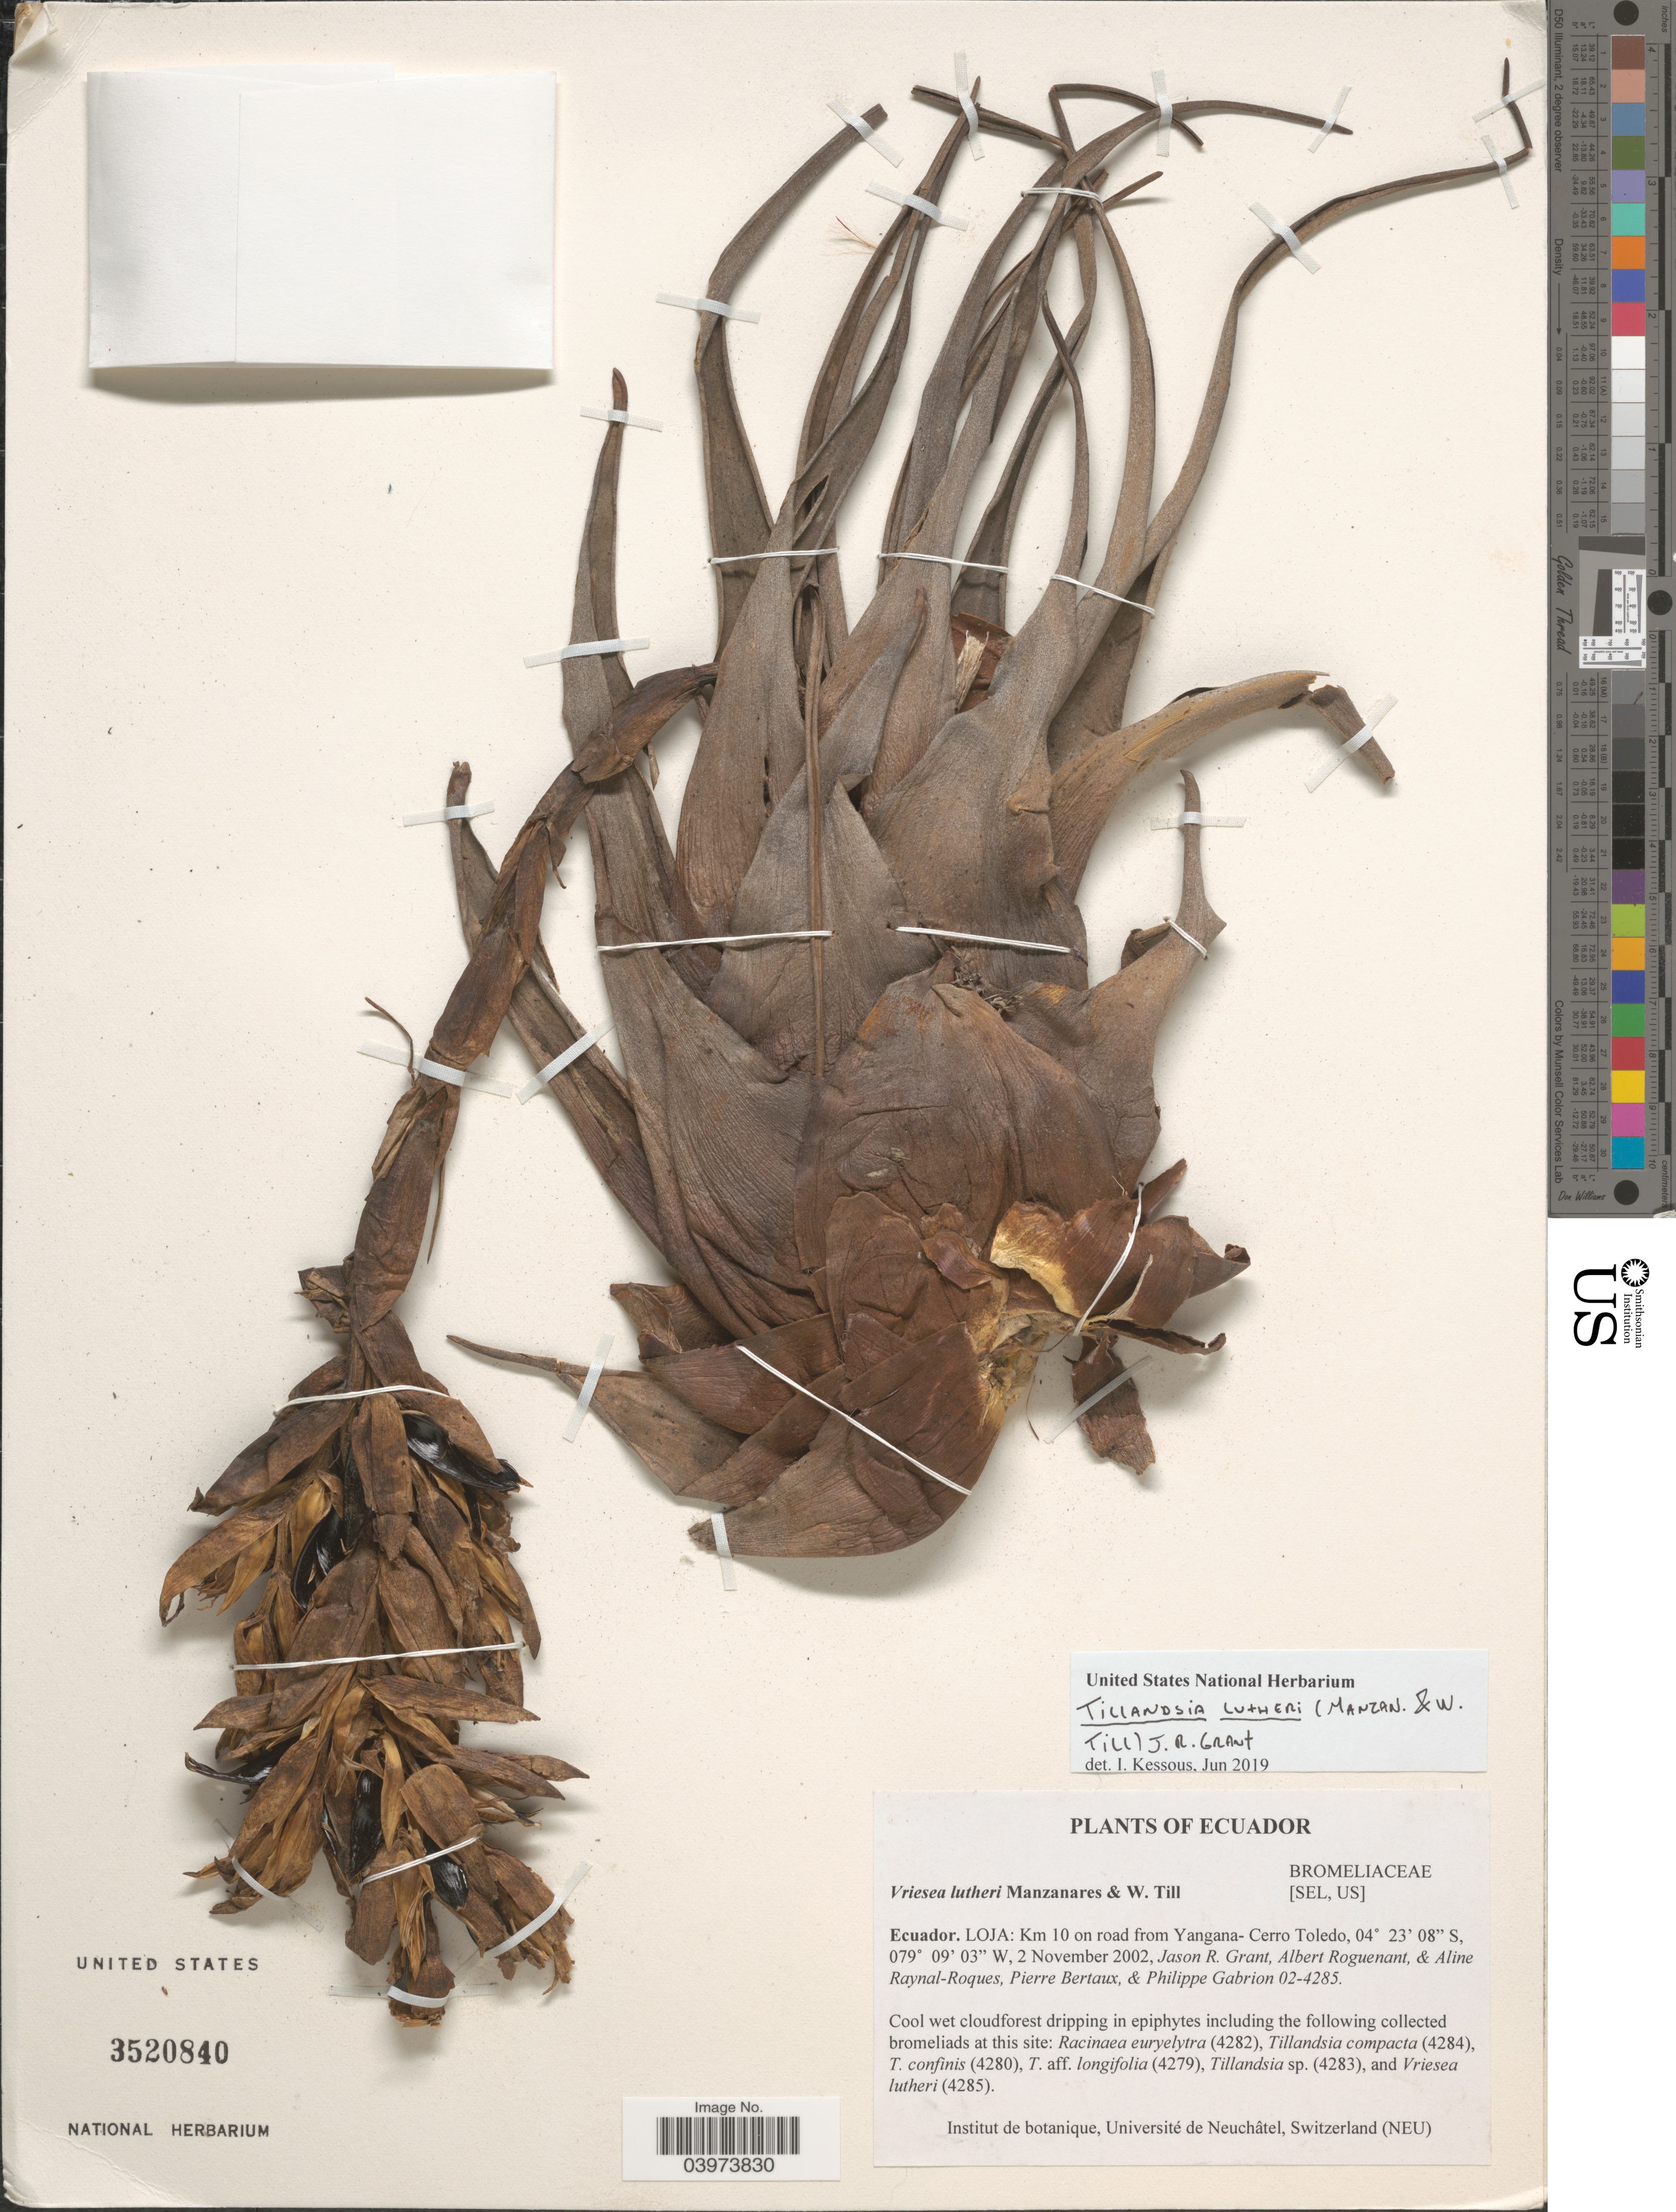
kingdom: Plantae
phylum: Tracheophyta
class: Liliopsida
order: Poales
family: Bromeliaceae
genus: Tillandsia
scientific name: Tillandsia lutheri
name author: (Manzan. & W. Till) J.R. Grant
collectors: J. R. Grant, A. Roguenant, A. M. Raynal, P. Bertaux & P. Gabrion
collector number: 02-4285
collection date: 2002-11-02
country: Ecuador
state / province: Loja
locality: Km 10 on road from Yangana-Cerro Toledo.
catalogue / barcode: US 3520840